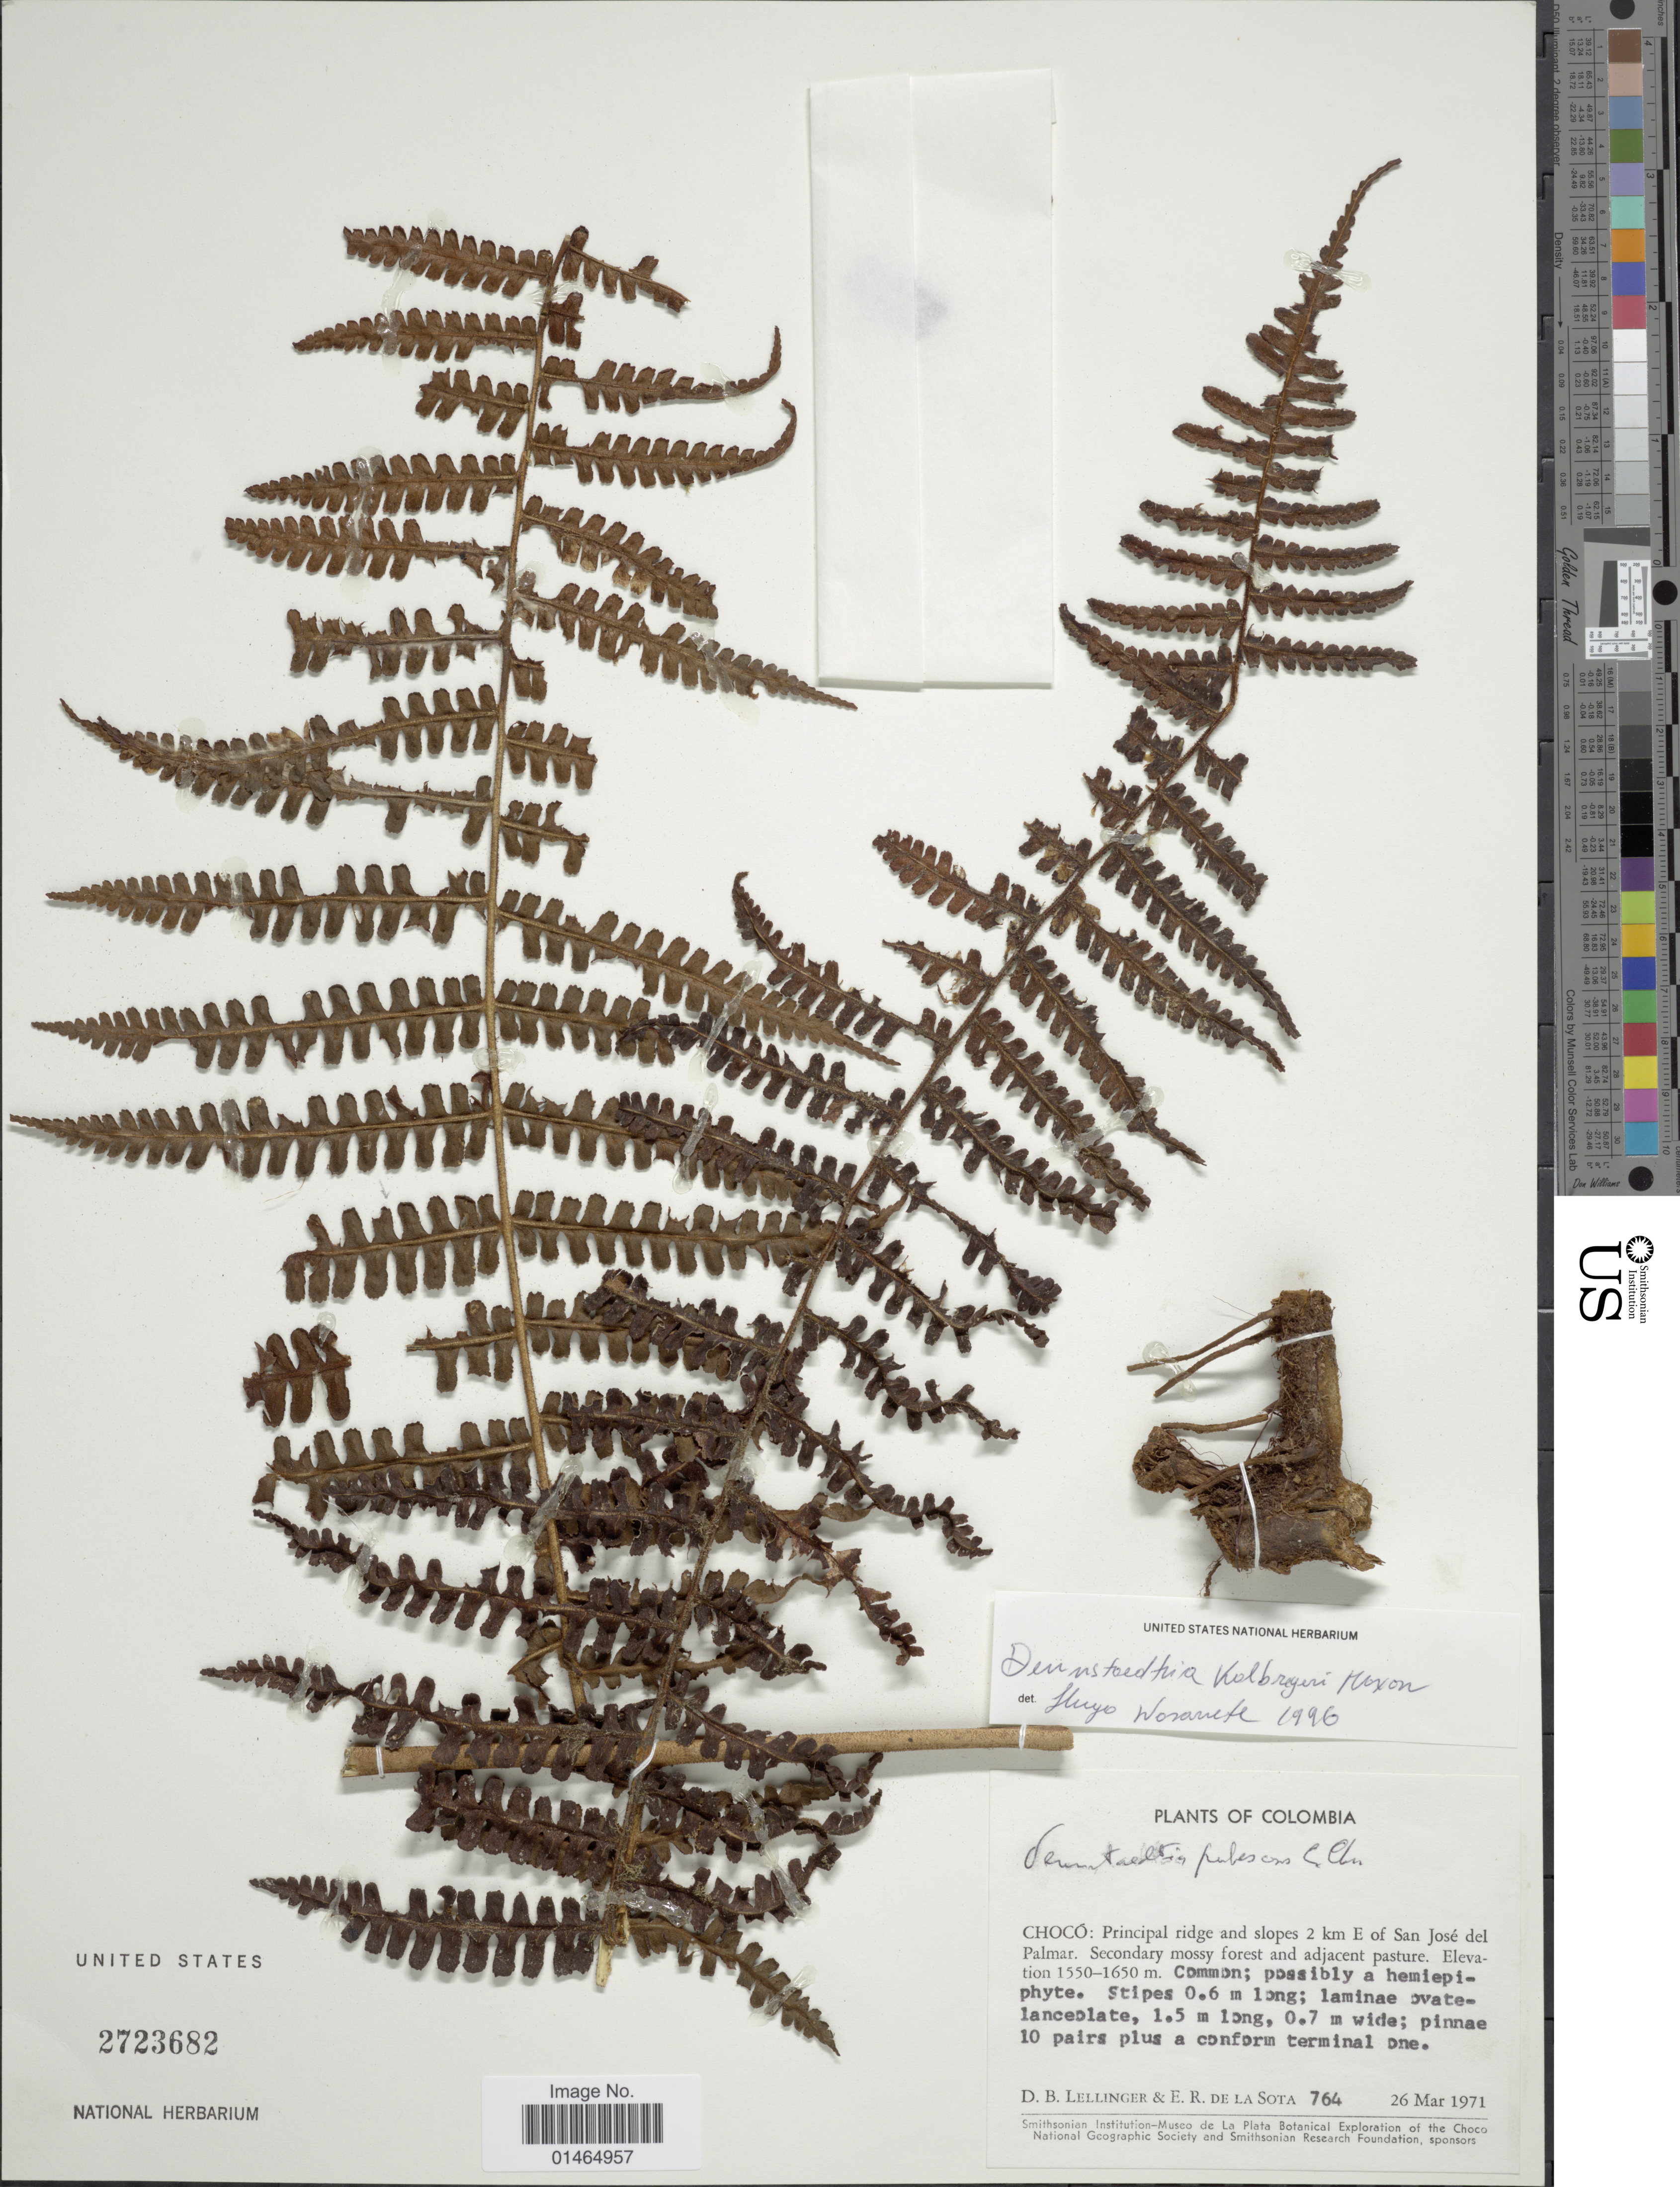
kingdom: Plantae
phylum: Tracheophyta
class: Polypodiopsida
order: Polypodiales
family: Dennstaedtiaceae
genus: Dennstaedtia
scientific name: Dennstaedtia pubescens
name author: (Baker) C. Chr.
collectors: D. B. Lellinger & E. R. de la Sota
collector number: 764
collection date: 1971-03-26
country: Colombia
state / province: Chocó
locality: Principal ridge and slopes 2 km E of San José del Palmar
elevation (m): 1550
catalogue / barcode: US 2723682